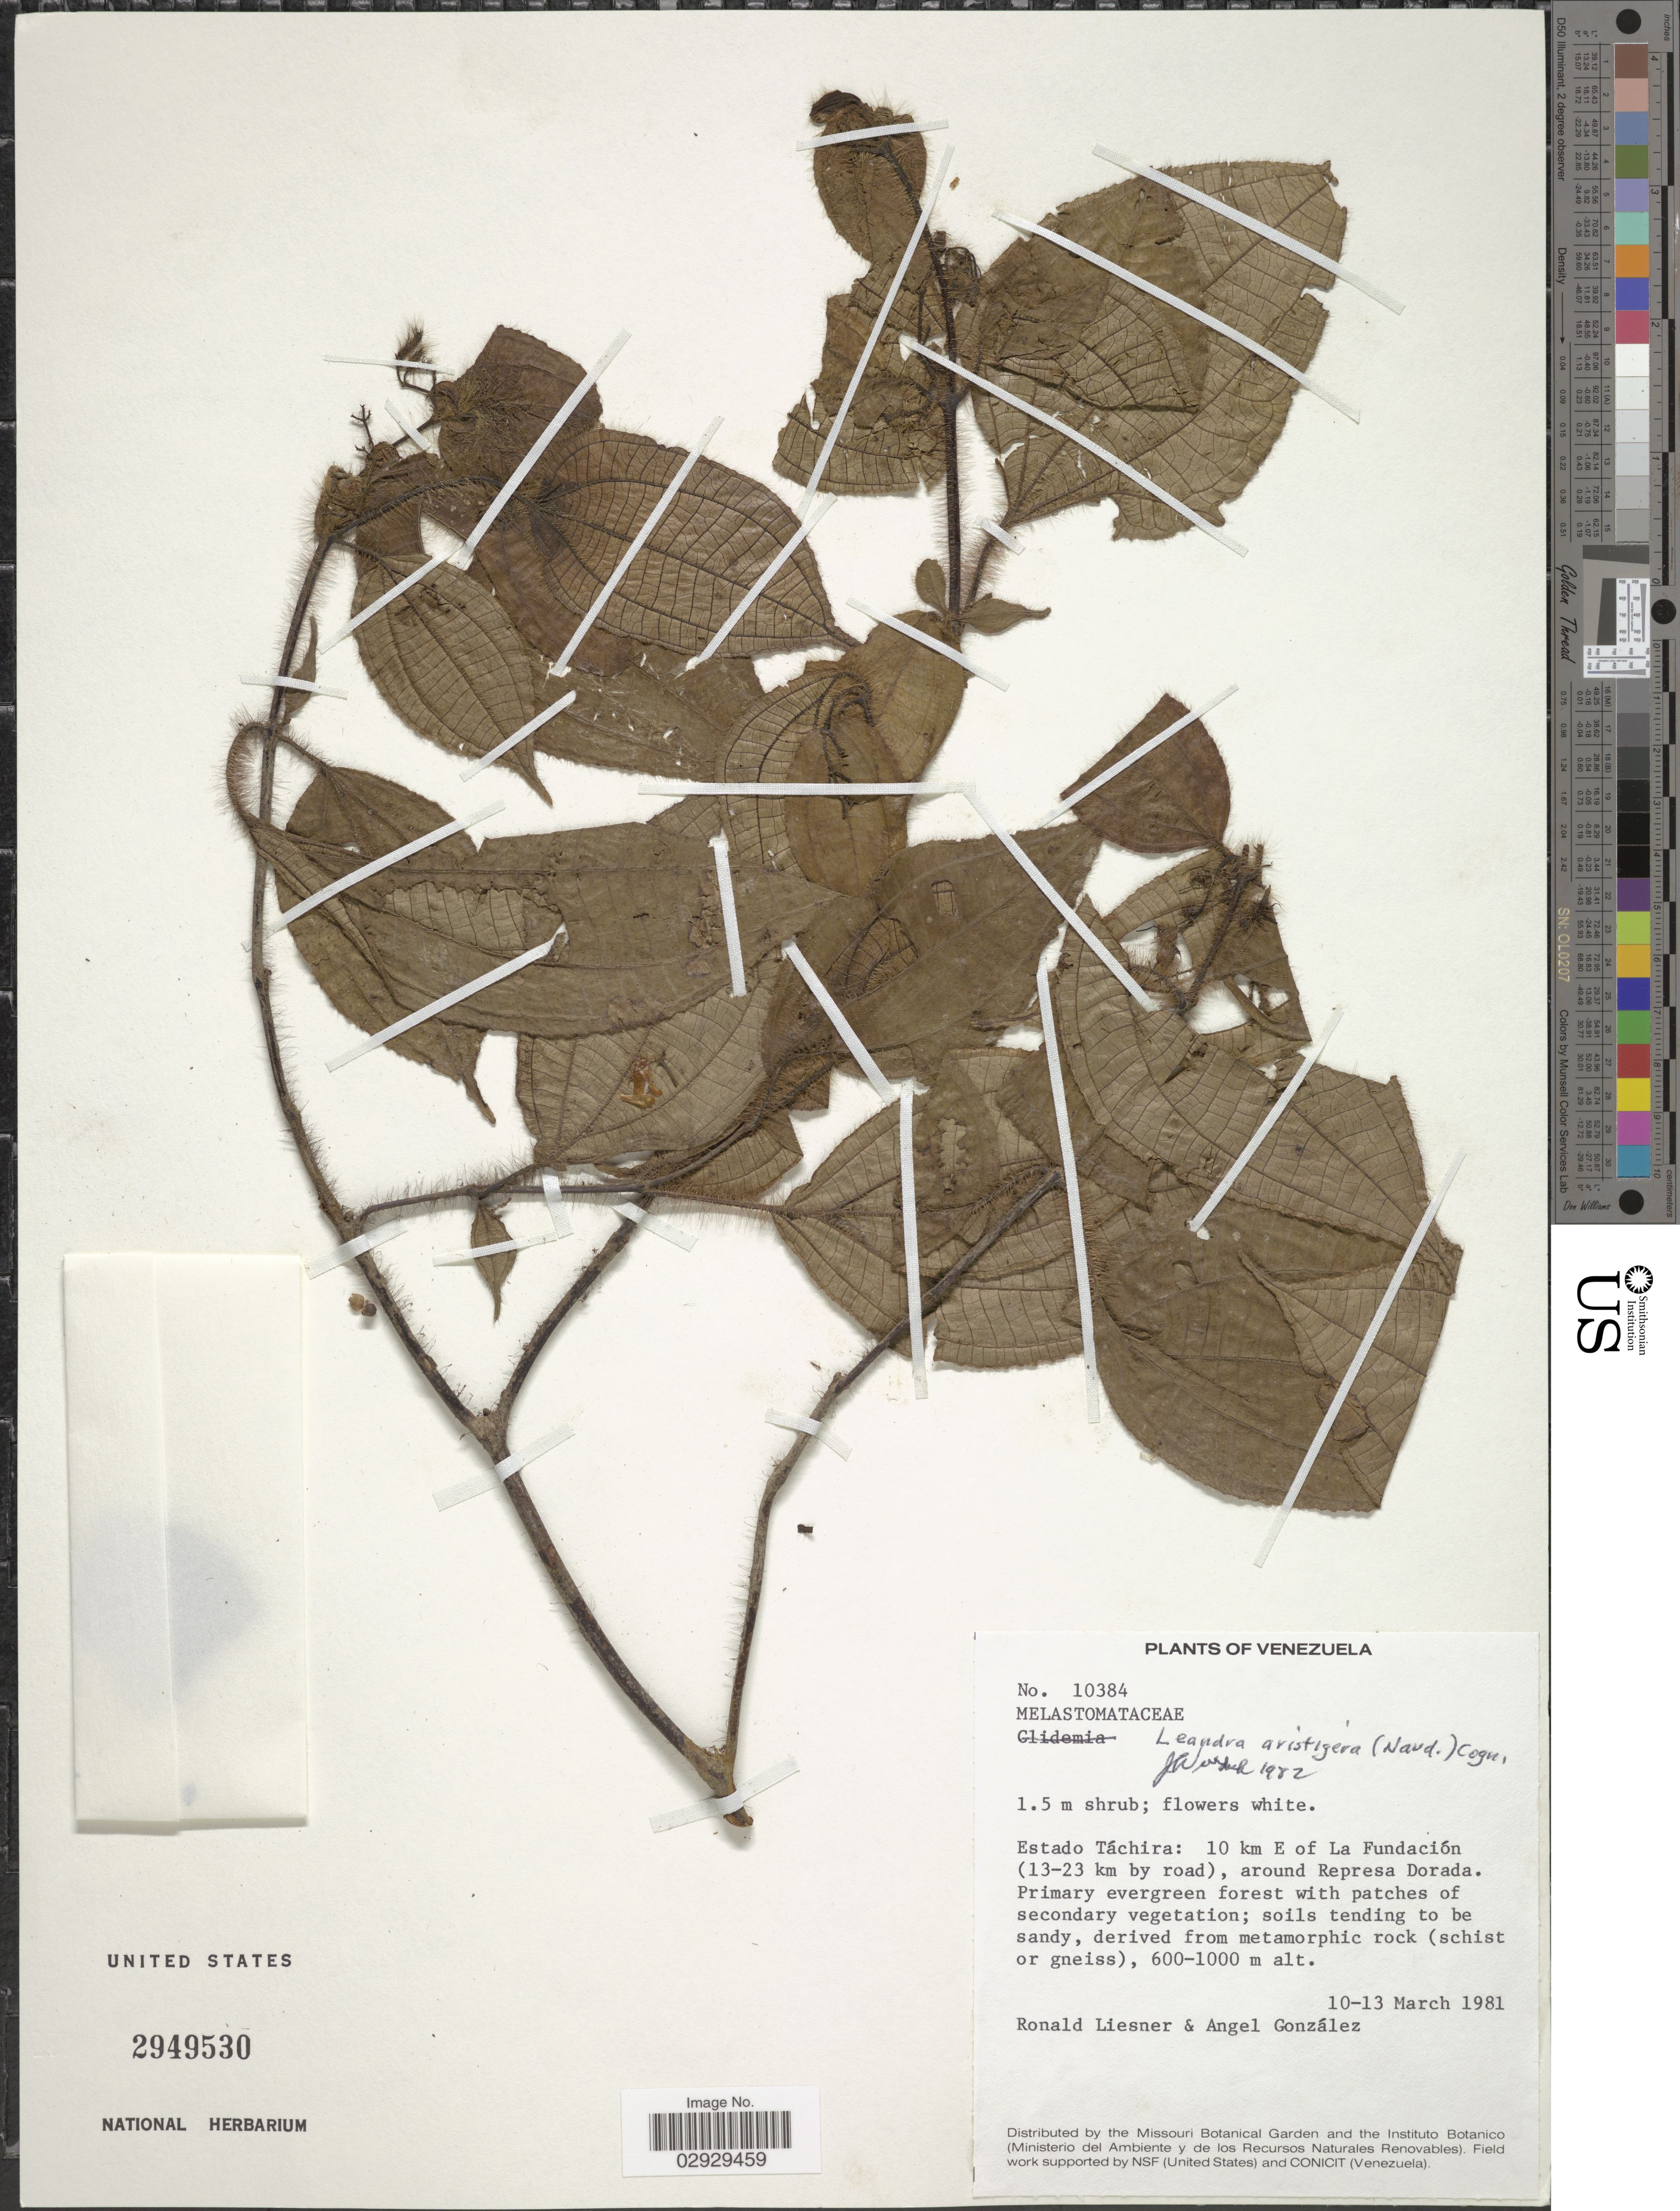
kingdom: Plantae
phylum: Tracheophyta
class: Magnoliopsida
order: Myrtales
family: Melastomataceae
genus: Leandra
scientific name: Leandra aristigera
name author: (Naudin) Cogn.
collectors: R. L. Liesner & A. C. González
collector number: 10384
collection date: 1981-03-10/1981-03-13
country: Venezuela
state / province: Tachira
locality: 10 km E of La Fundación (13-23 km by road), around Represa Dorada.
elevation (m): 600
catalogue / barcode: US 2949530